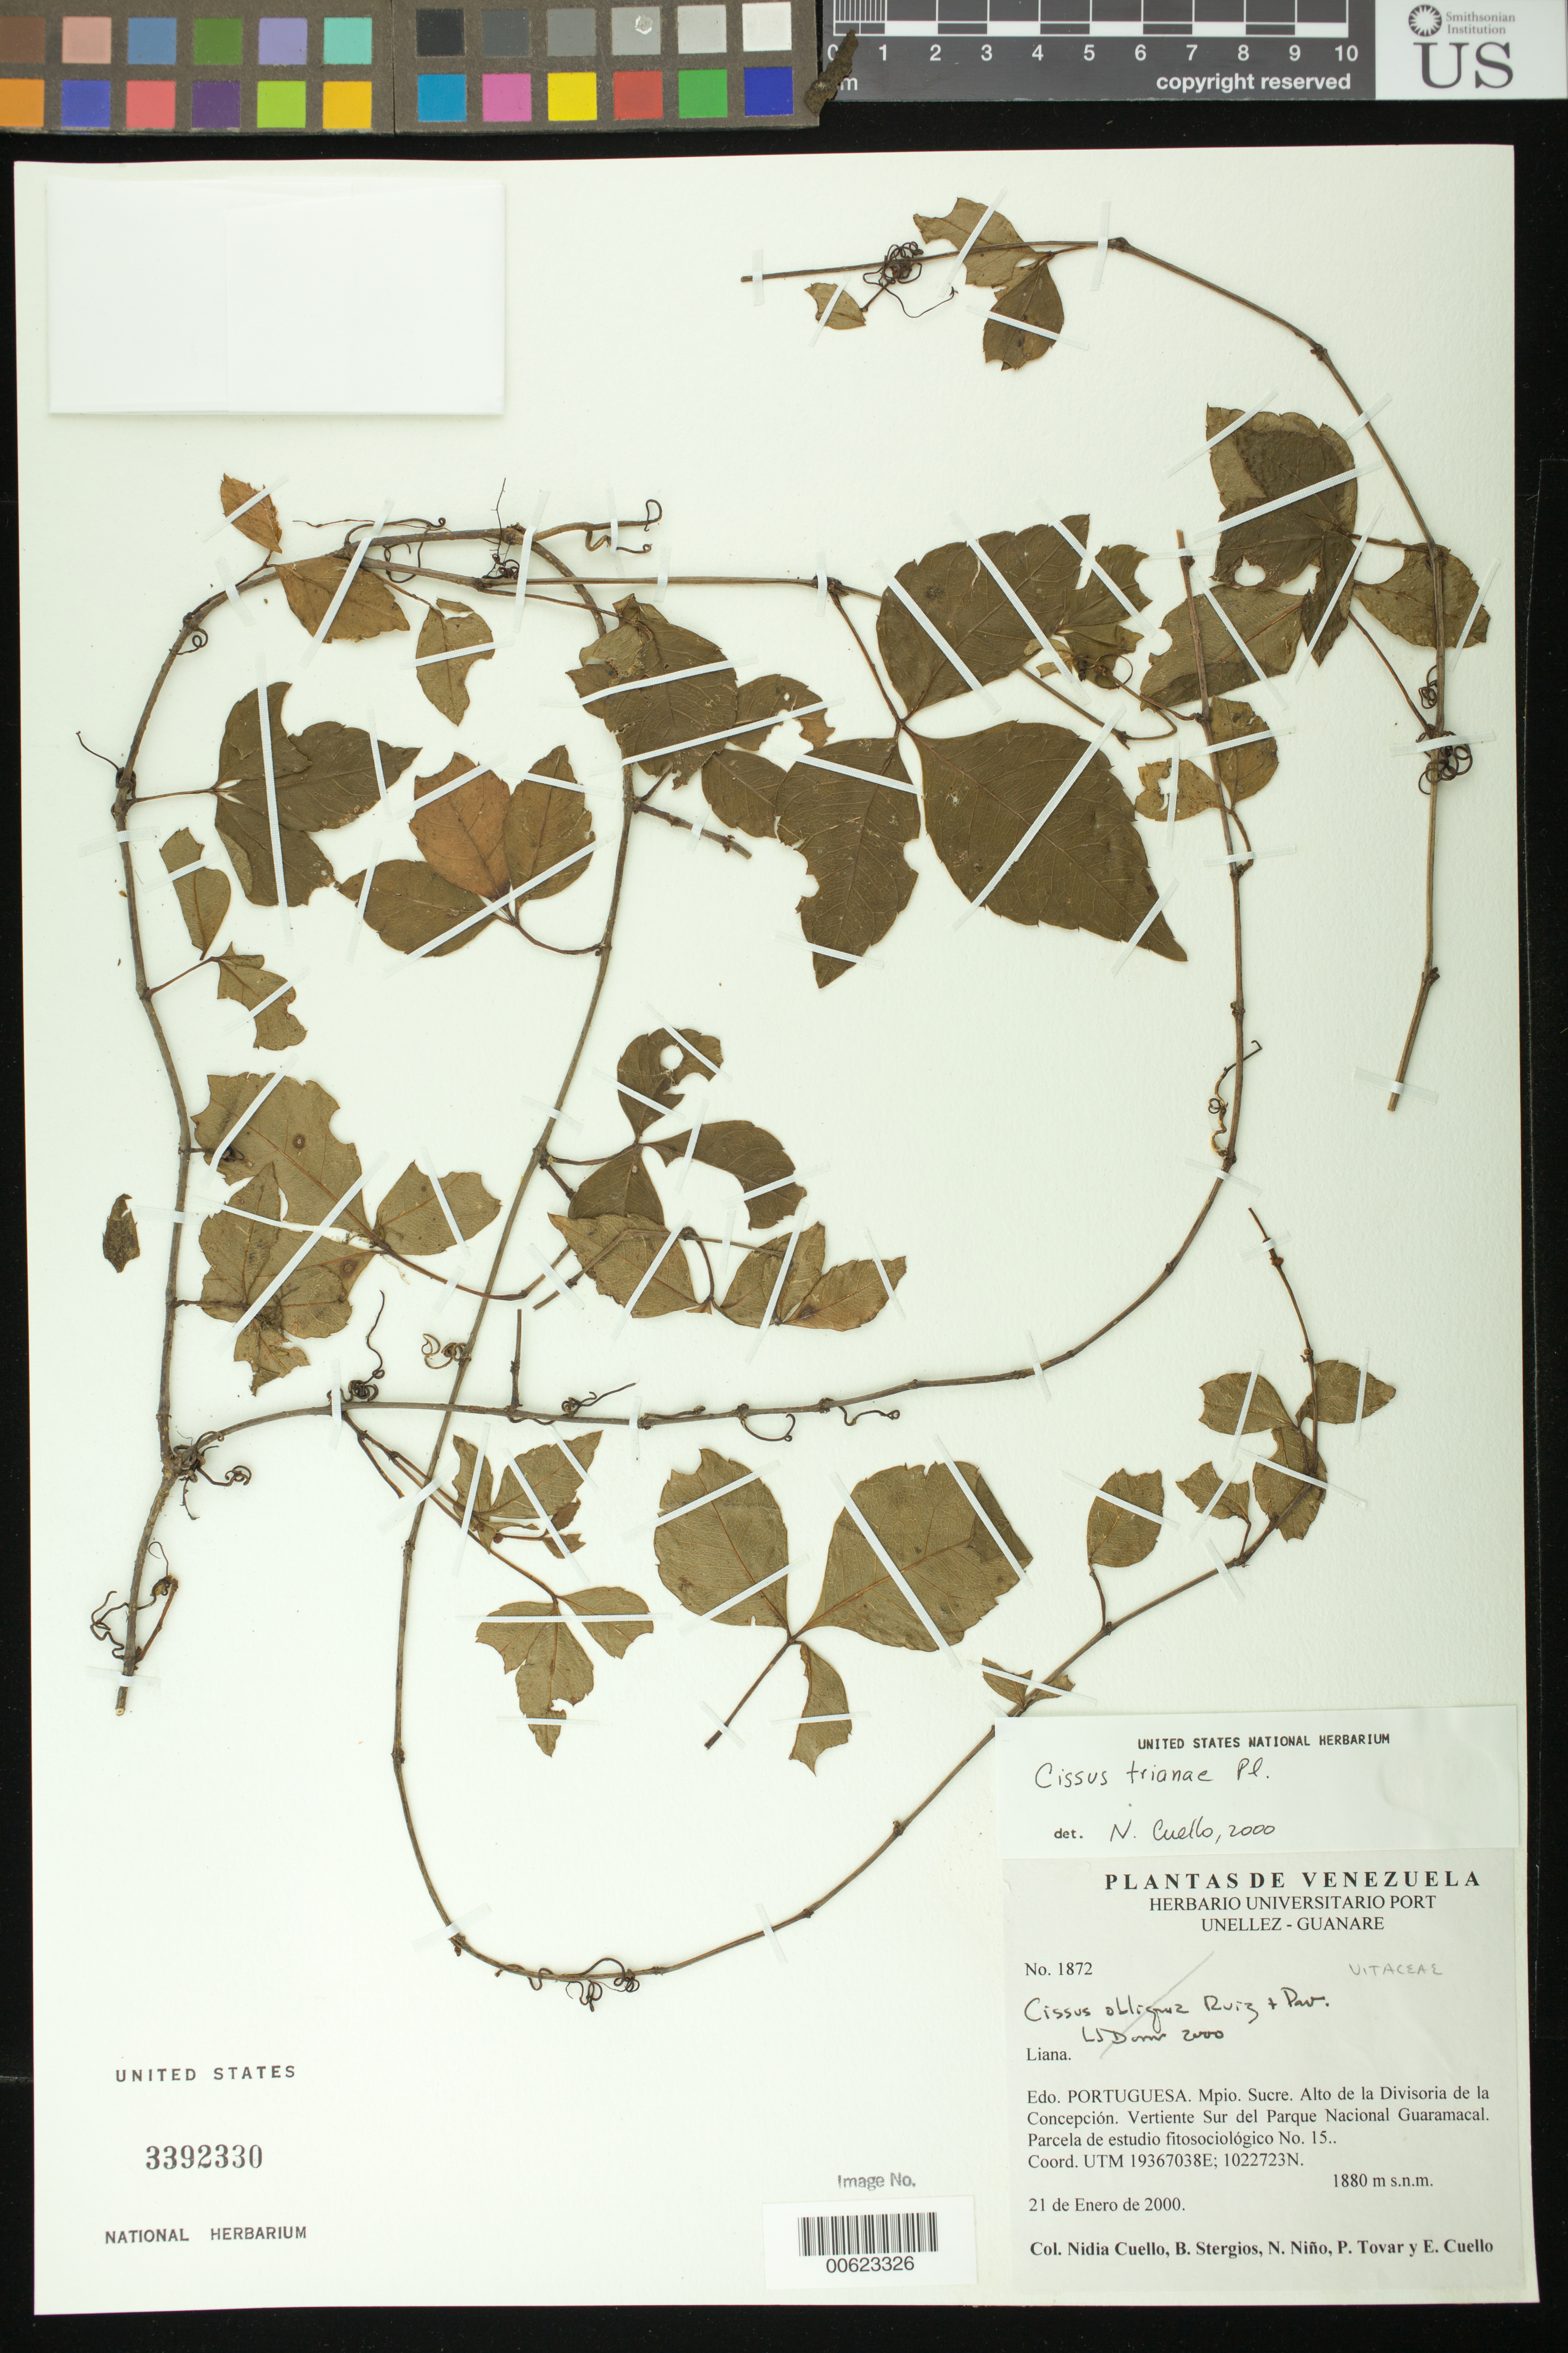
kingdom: Plantae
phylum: Tracheophyta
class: Magnoliopsida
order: Vitales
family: Vitaceae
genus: Cissus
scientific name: Cissus trianae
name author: Planch.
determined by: Cuello, Nidia L.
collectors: N. L. Cuello, B. G. Stergios, S. M. Niño, P. Tovar & E. Cuello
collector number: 1872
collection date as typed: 21 Jan 2000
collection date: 2000-01-21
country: Venezuela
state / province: Portuguesa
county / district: Sucre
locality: Divisoria de La Concepción, vertiente S Parque Nacional Guaramacal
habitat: Pacela de estudio fitosociológico No. 15.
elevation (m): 1880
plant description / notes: PORT, US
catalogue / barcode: US 3392330